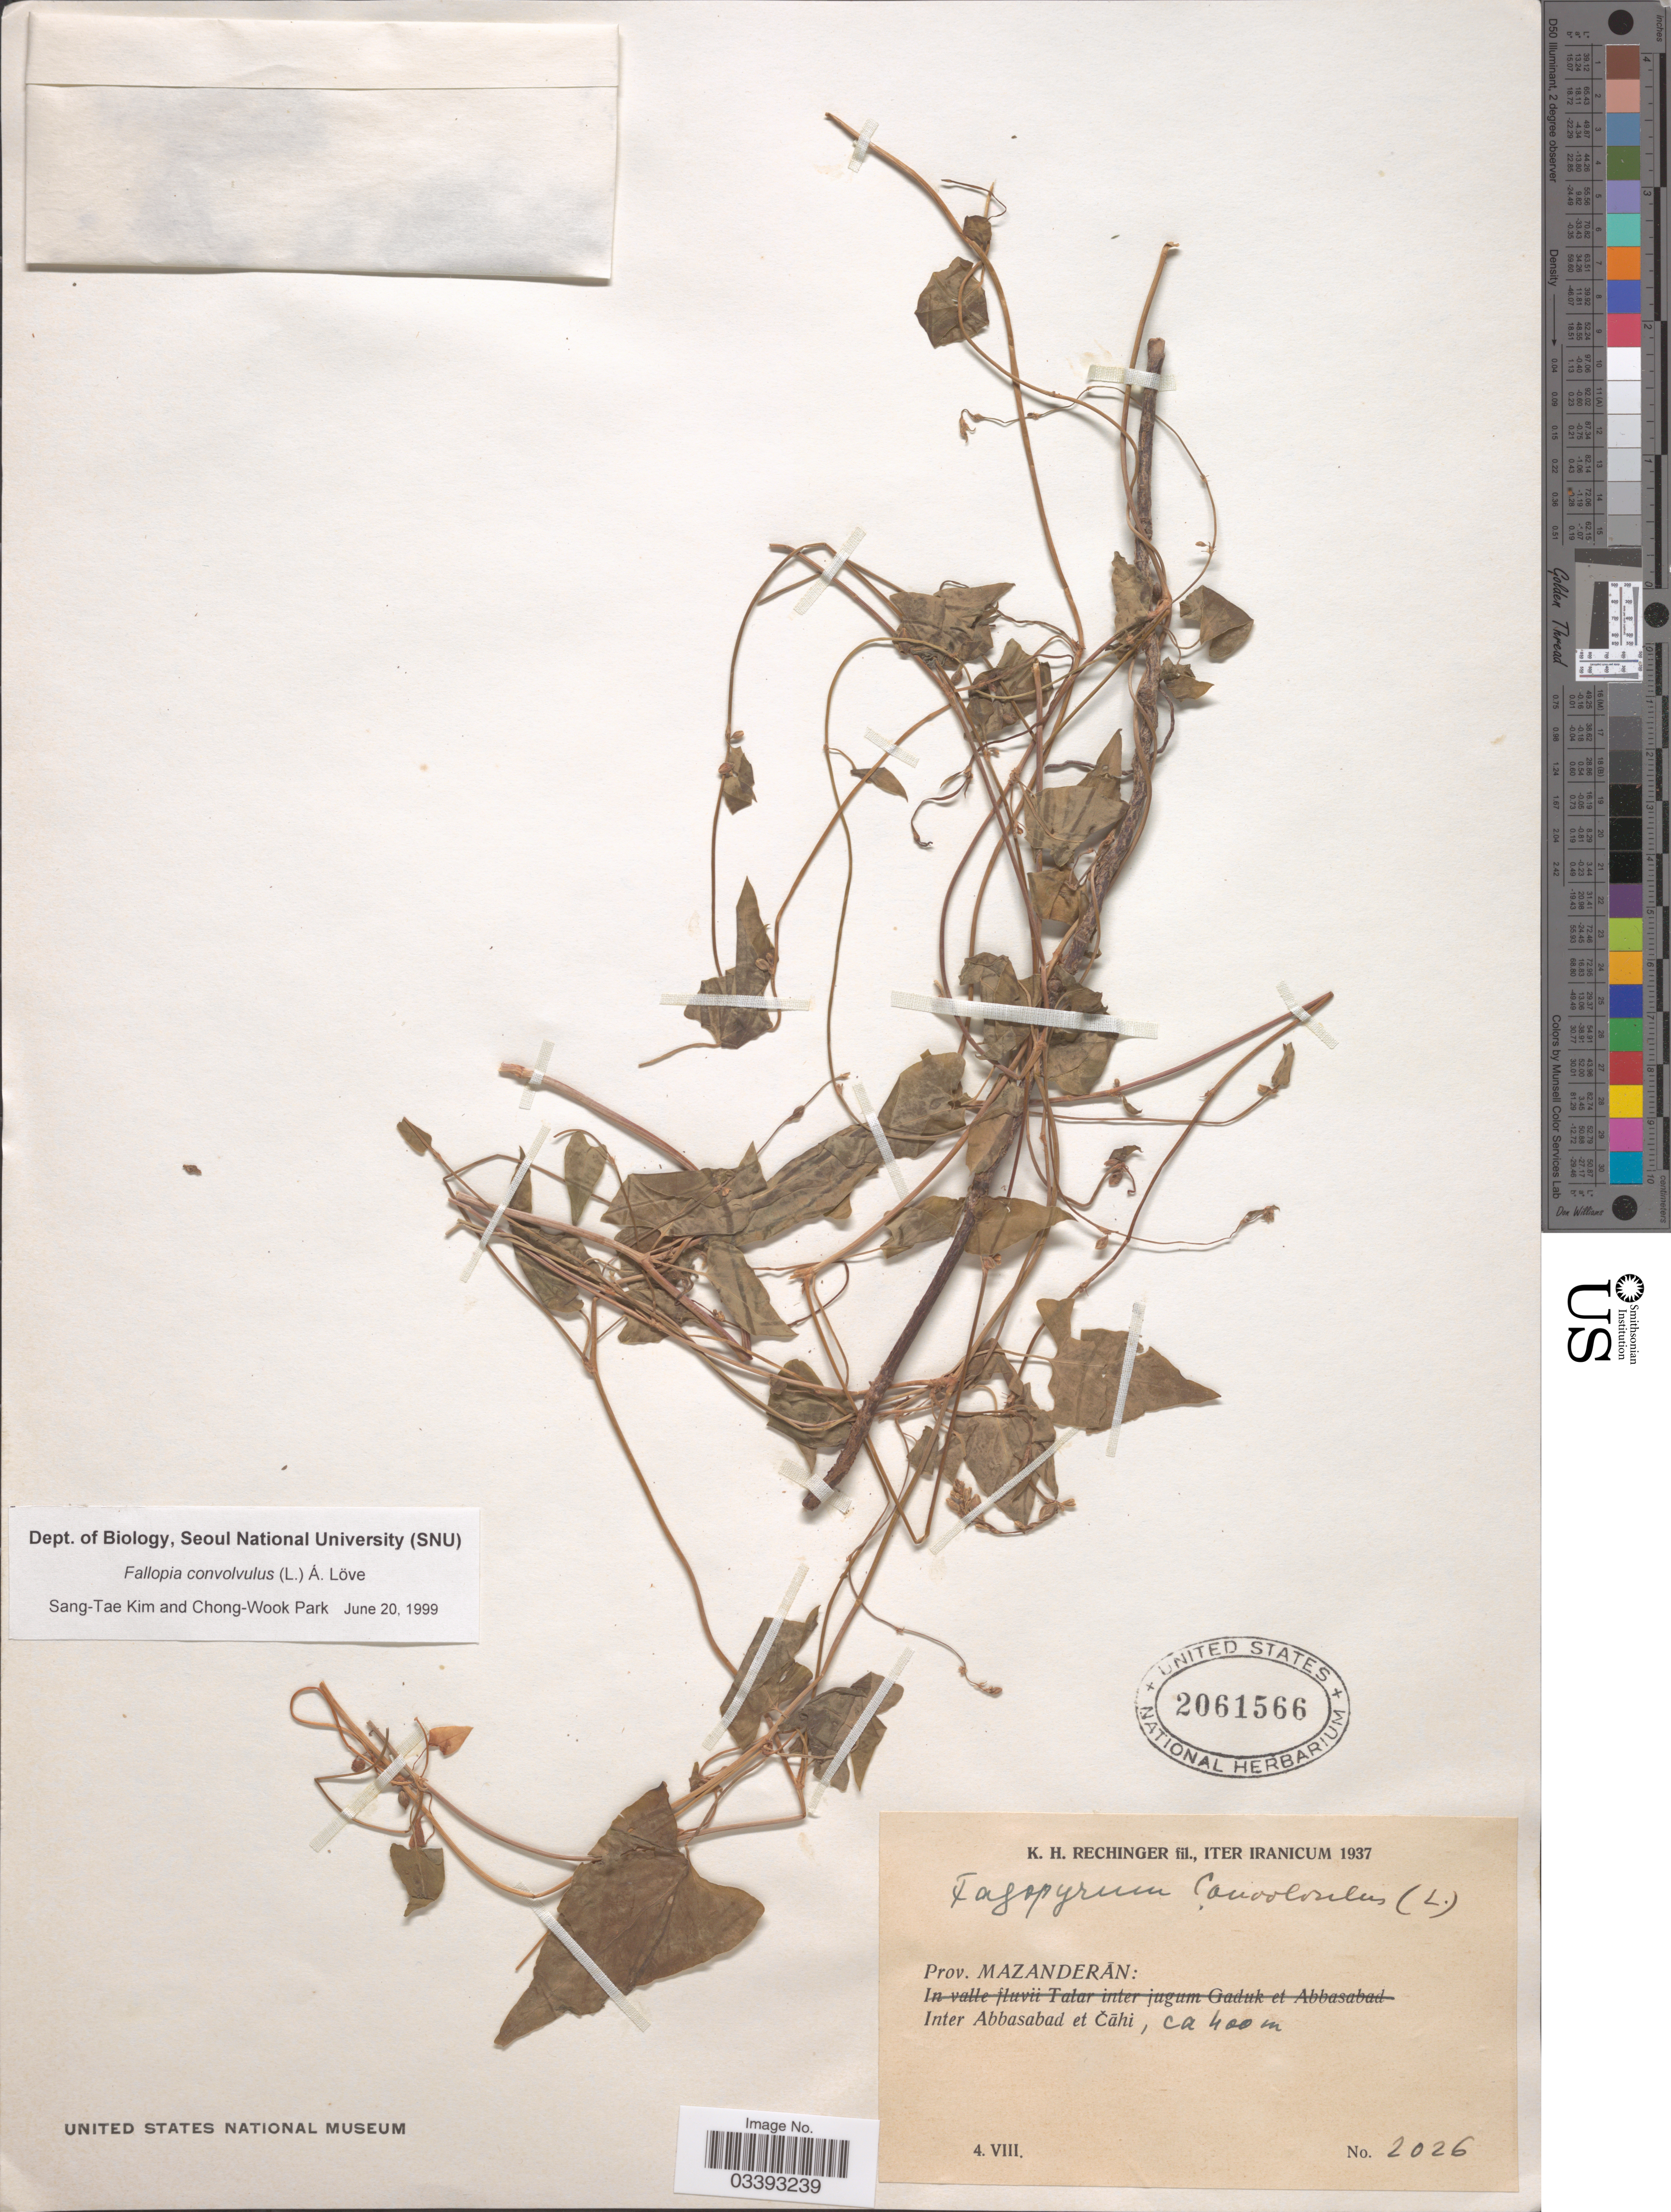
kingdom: Plantae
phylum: Tracheophyta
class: Magnoliopsida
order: Caryophyllales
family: Polygonaceae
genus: Fallopia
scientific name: Fallopia convolvulus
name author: (L.) Á. Löve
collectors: K. H. Rechinger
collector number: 2026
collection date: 1937-08-04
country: Iran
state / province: Mazandaran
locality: Prov. Mazanderān. Inter Abbasabad et Čāhi.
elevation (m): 400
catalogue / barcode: US 2061566